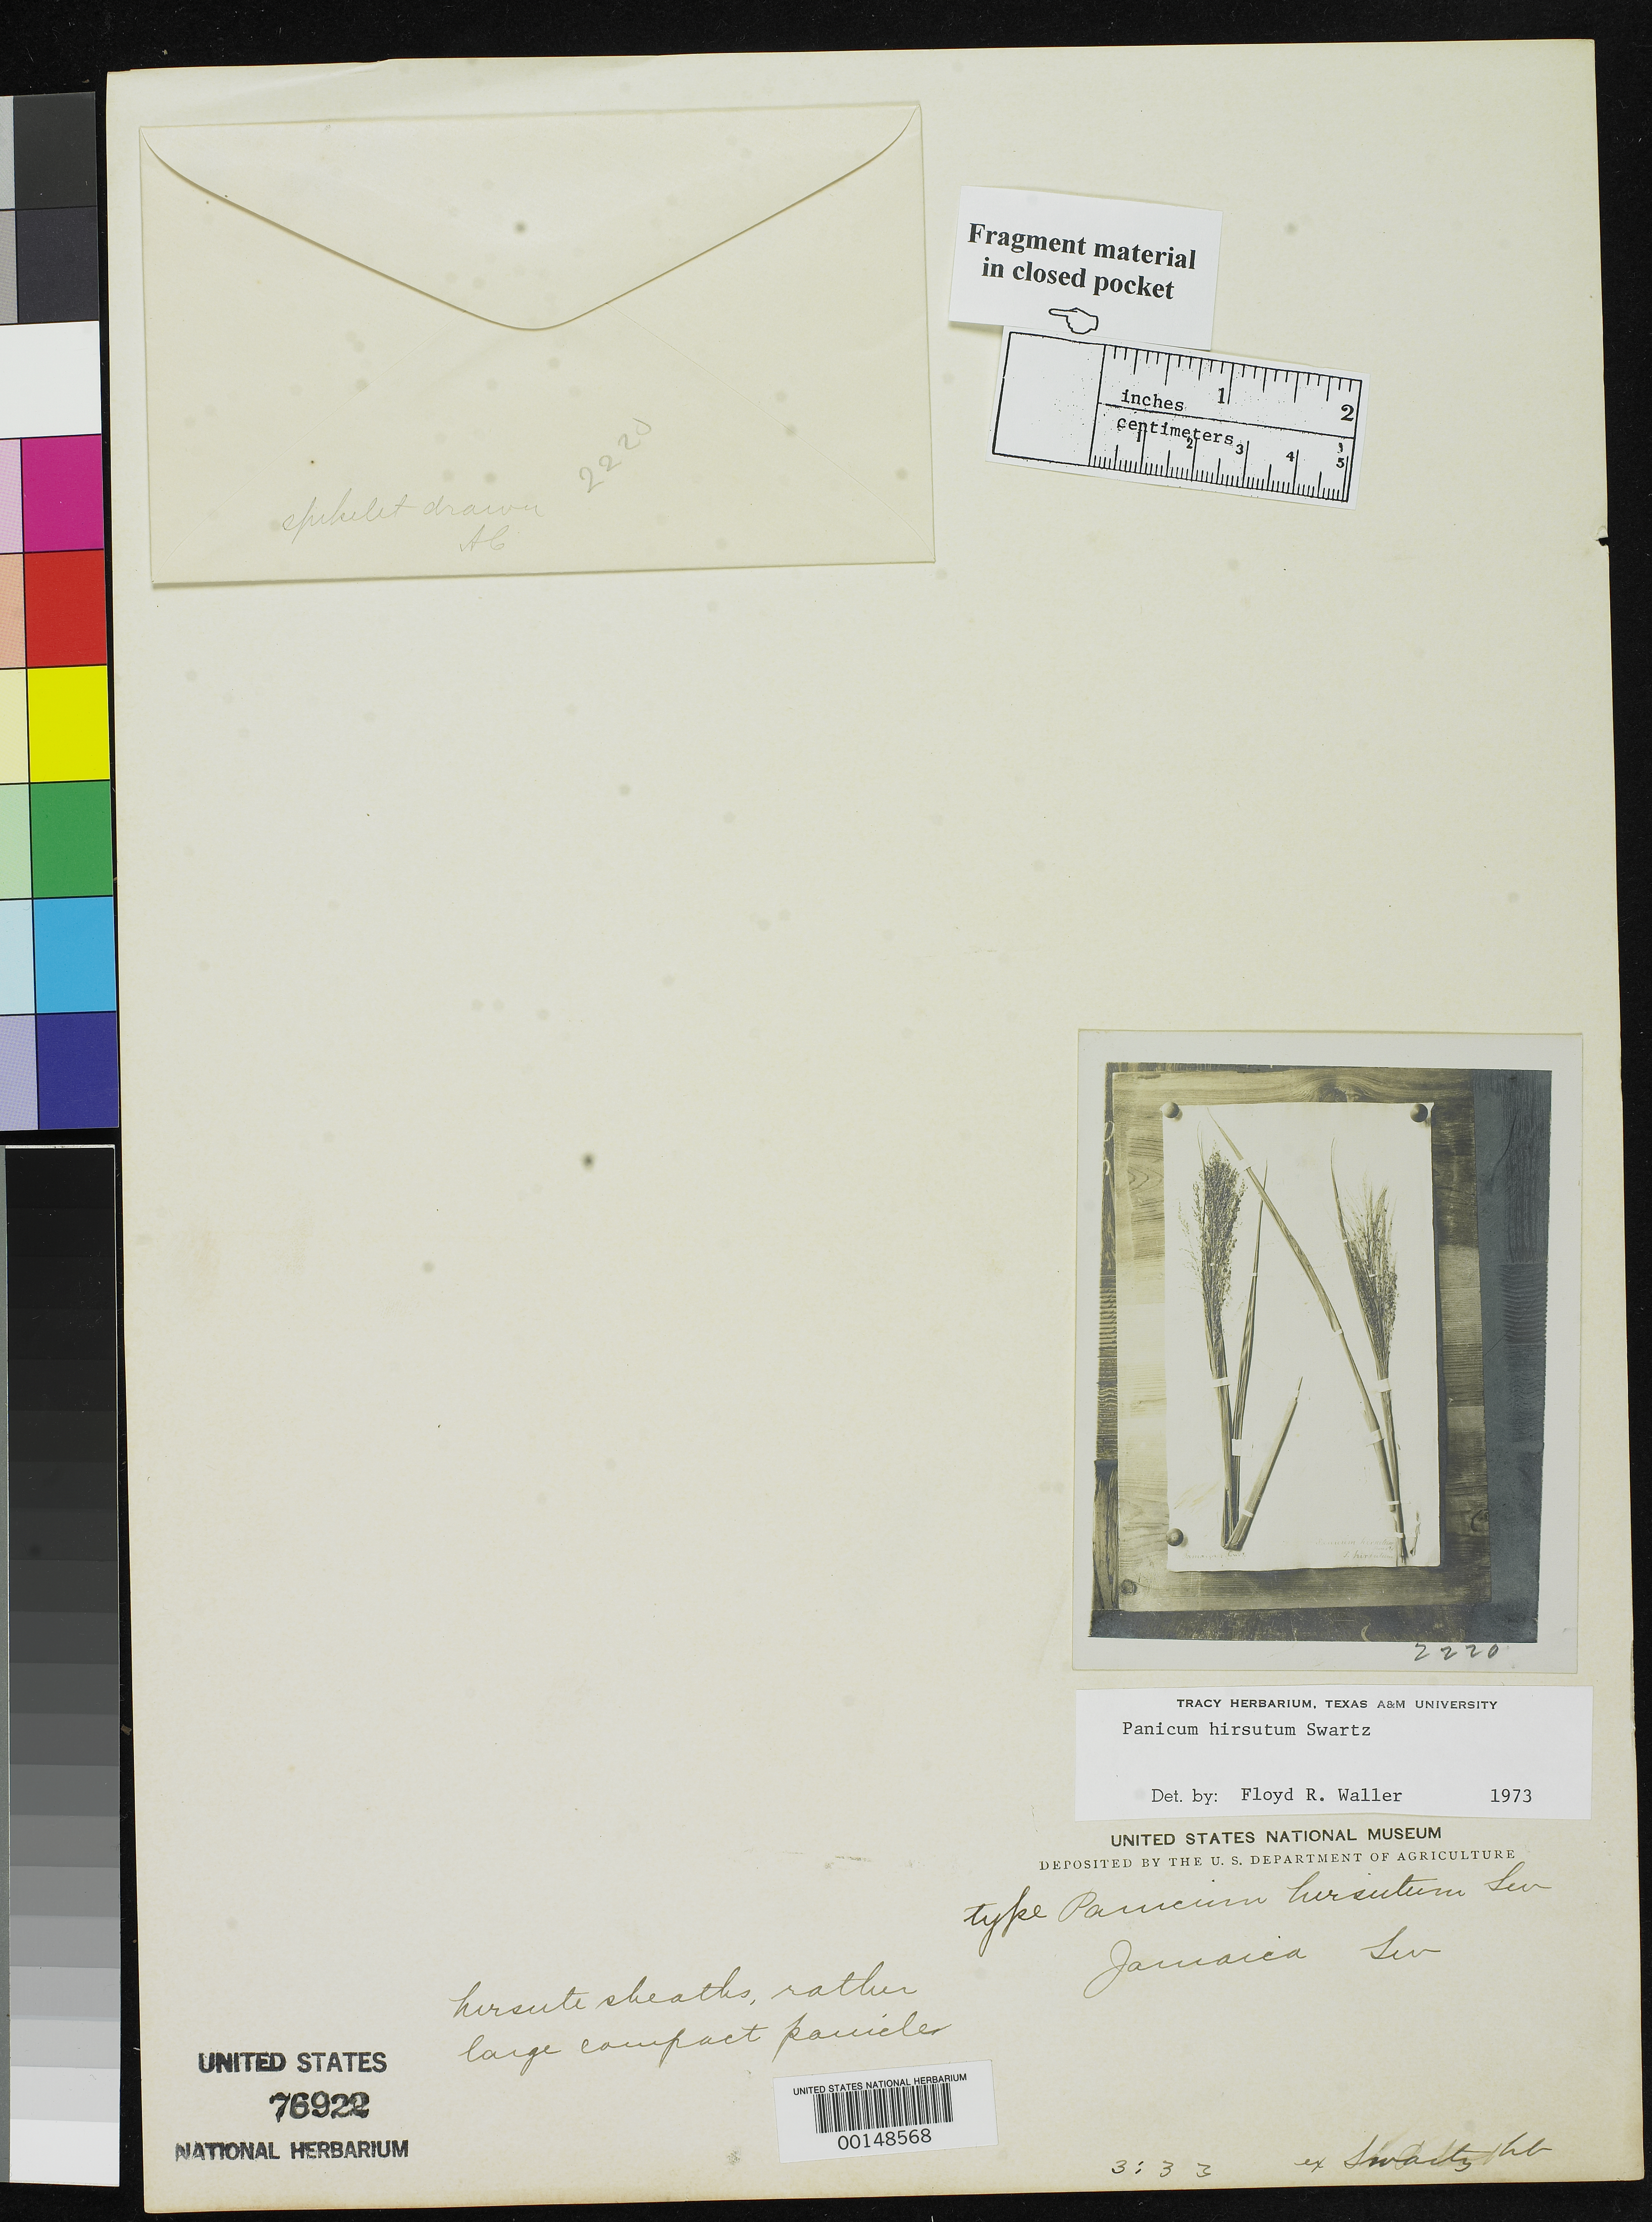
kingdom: Plantae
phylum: Tracheophyta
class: Liliopsida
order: Poales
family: Poaceae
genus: Panicum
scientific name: Panicum hirsutum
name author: Sw.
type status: Type Fragment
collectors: O. P. Swartz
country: Jamaica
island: Greater Antilles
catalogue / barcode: US 76922